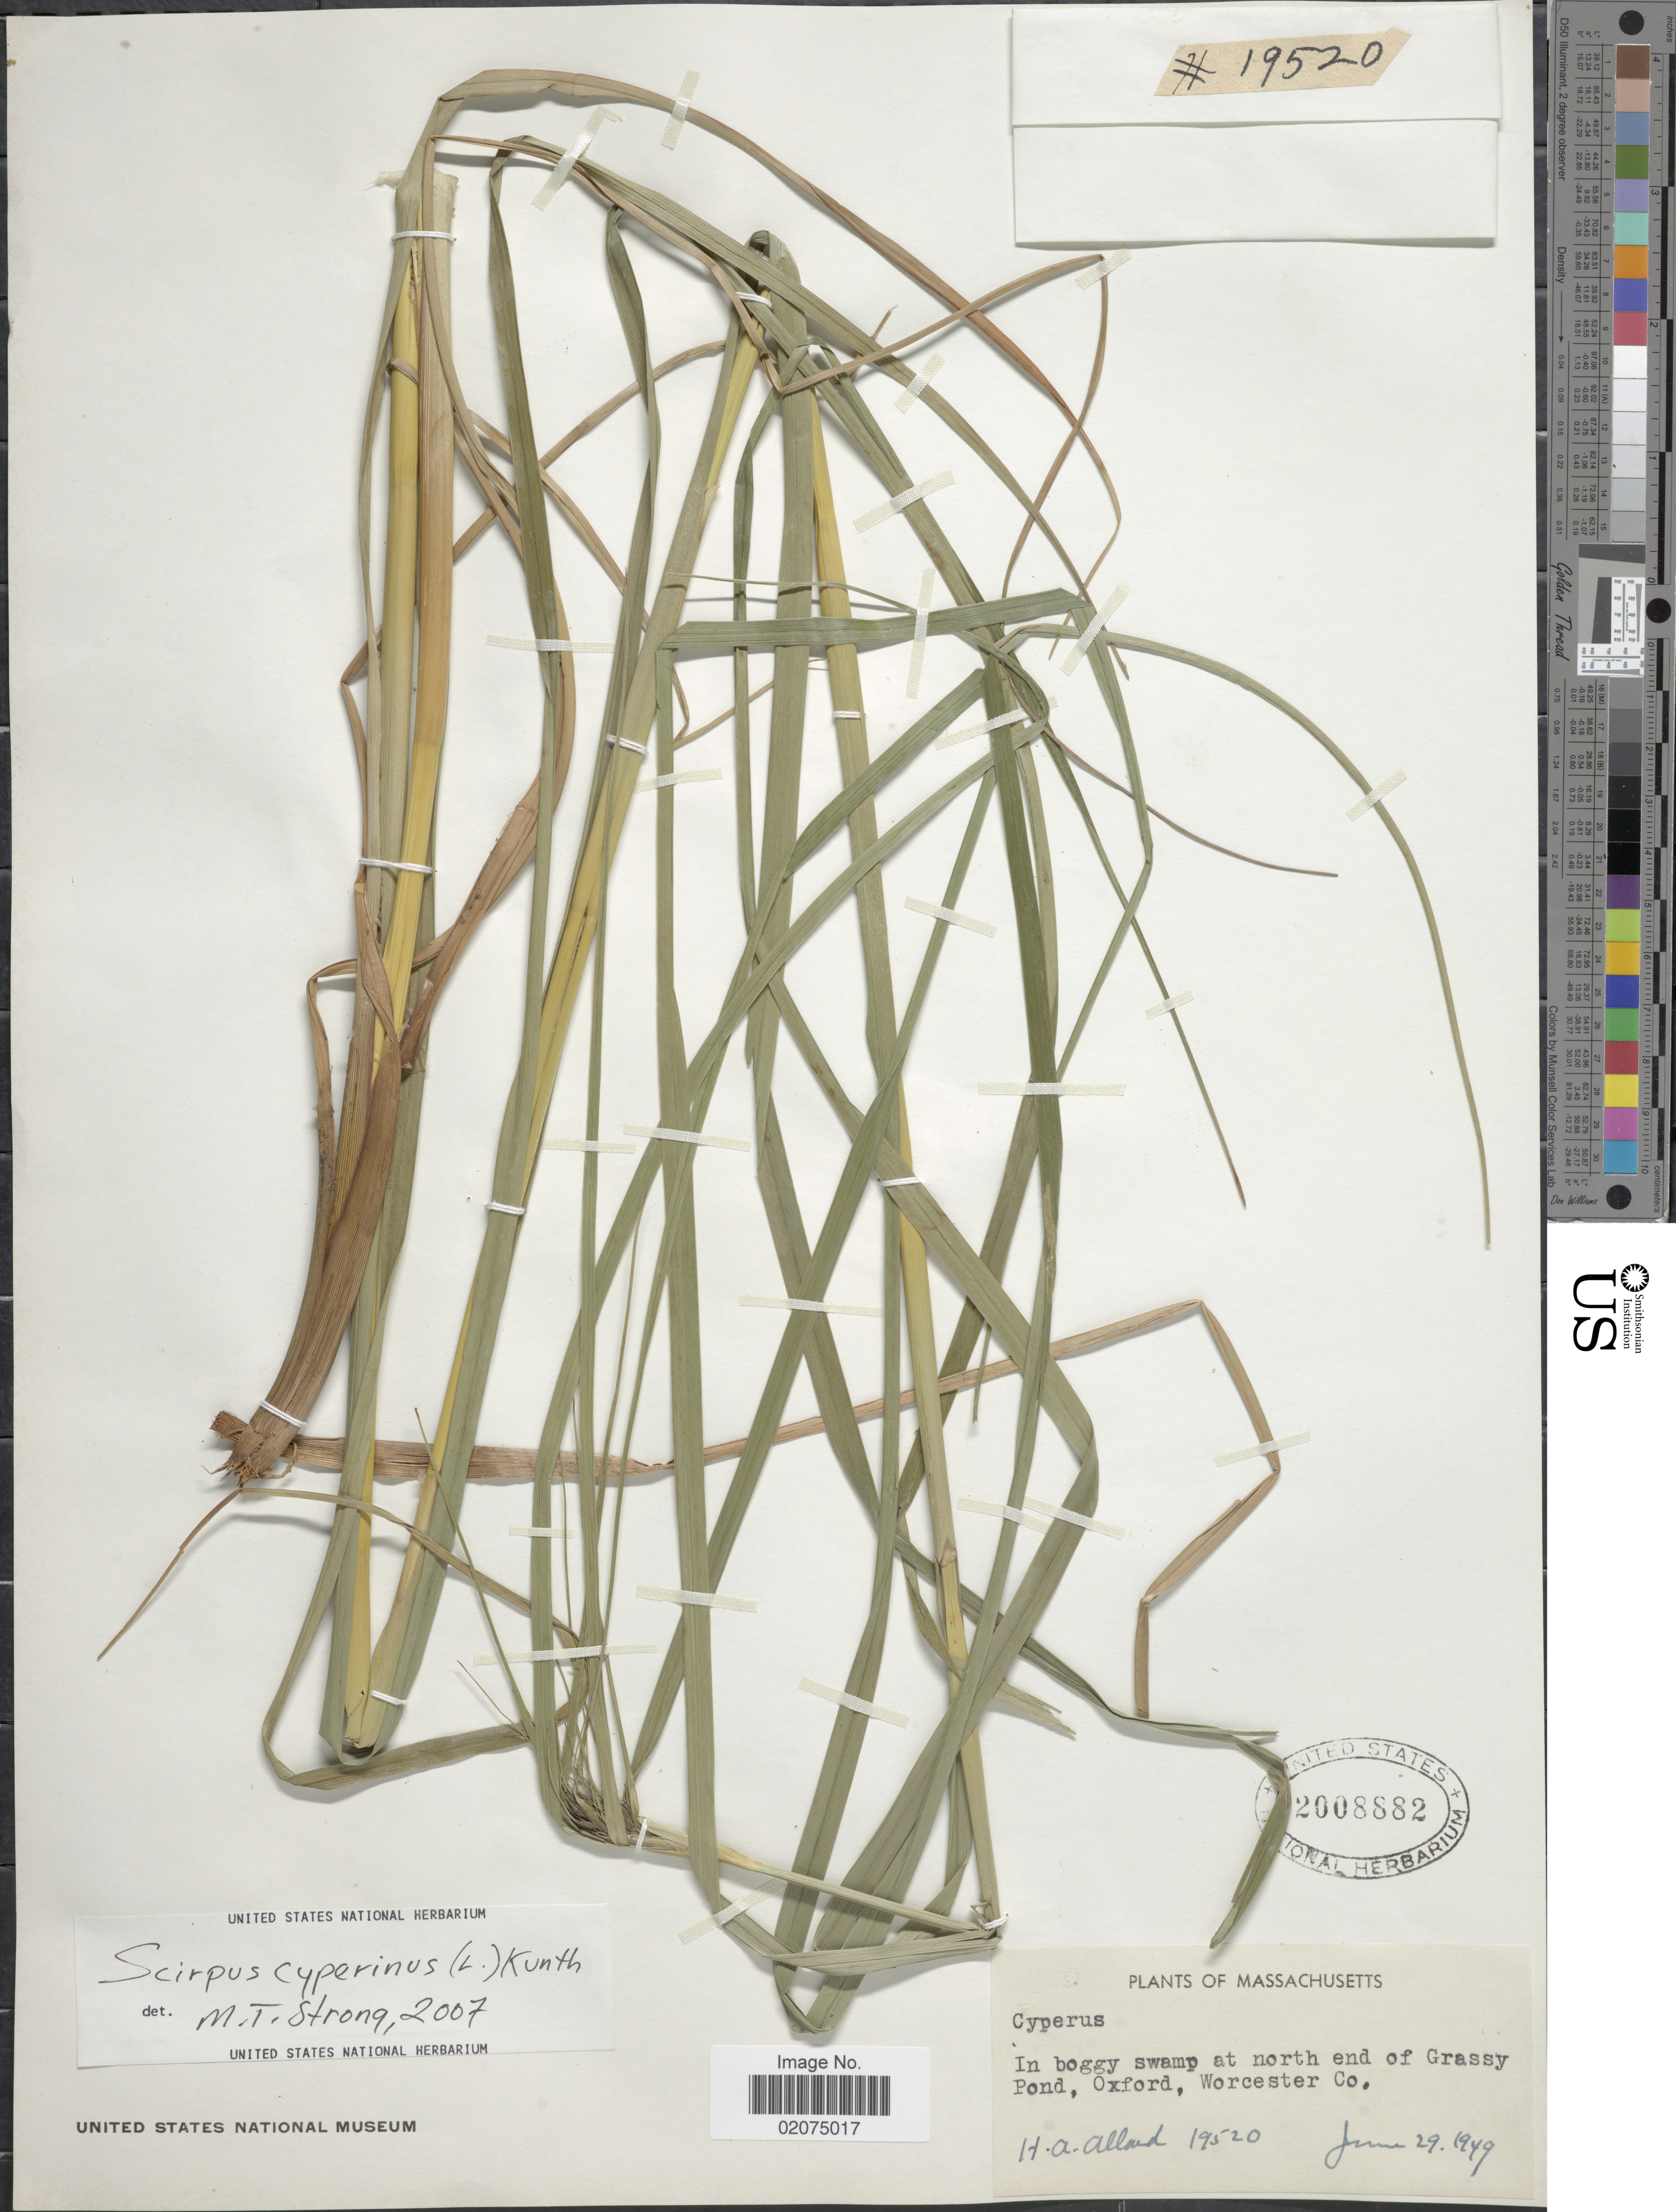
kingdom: Plantae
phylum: Tracheophyta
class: Liliopsida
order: Poales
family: Cyperaceae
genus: Scirpus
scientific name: Scirpus cyperinus (L.) Kunth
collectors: H. A. Allard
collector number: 19520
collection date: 1949-06-29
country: United States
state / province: Massachusetts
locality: North end of Grassy Pond, Oxford, Worcester Co.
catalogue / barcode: US 2008882